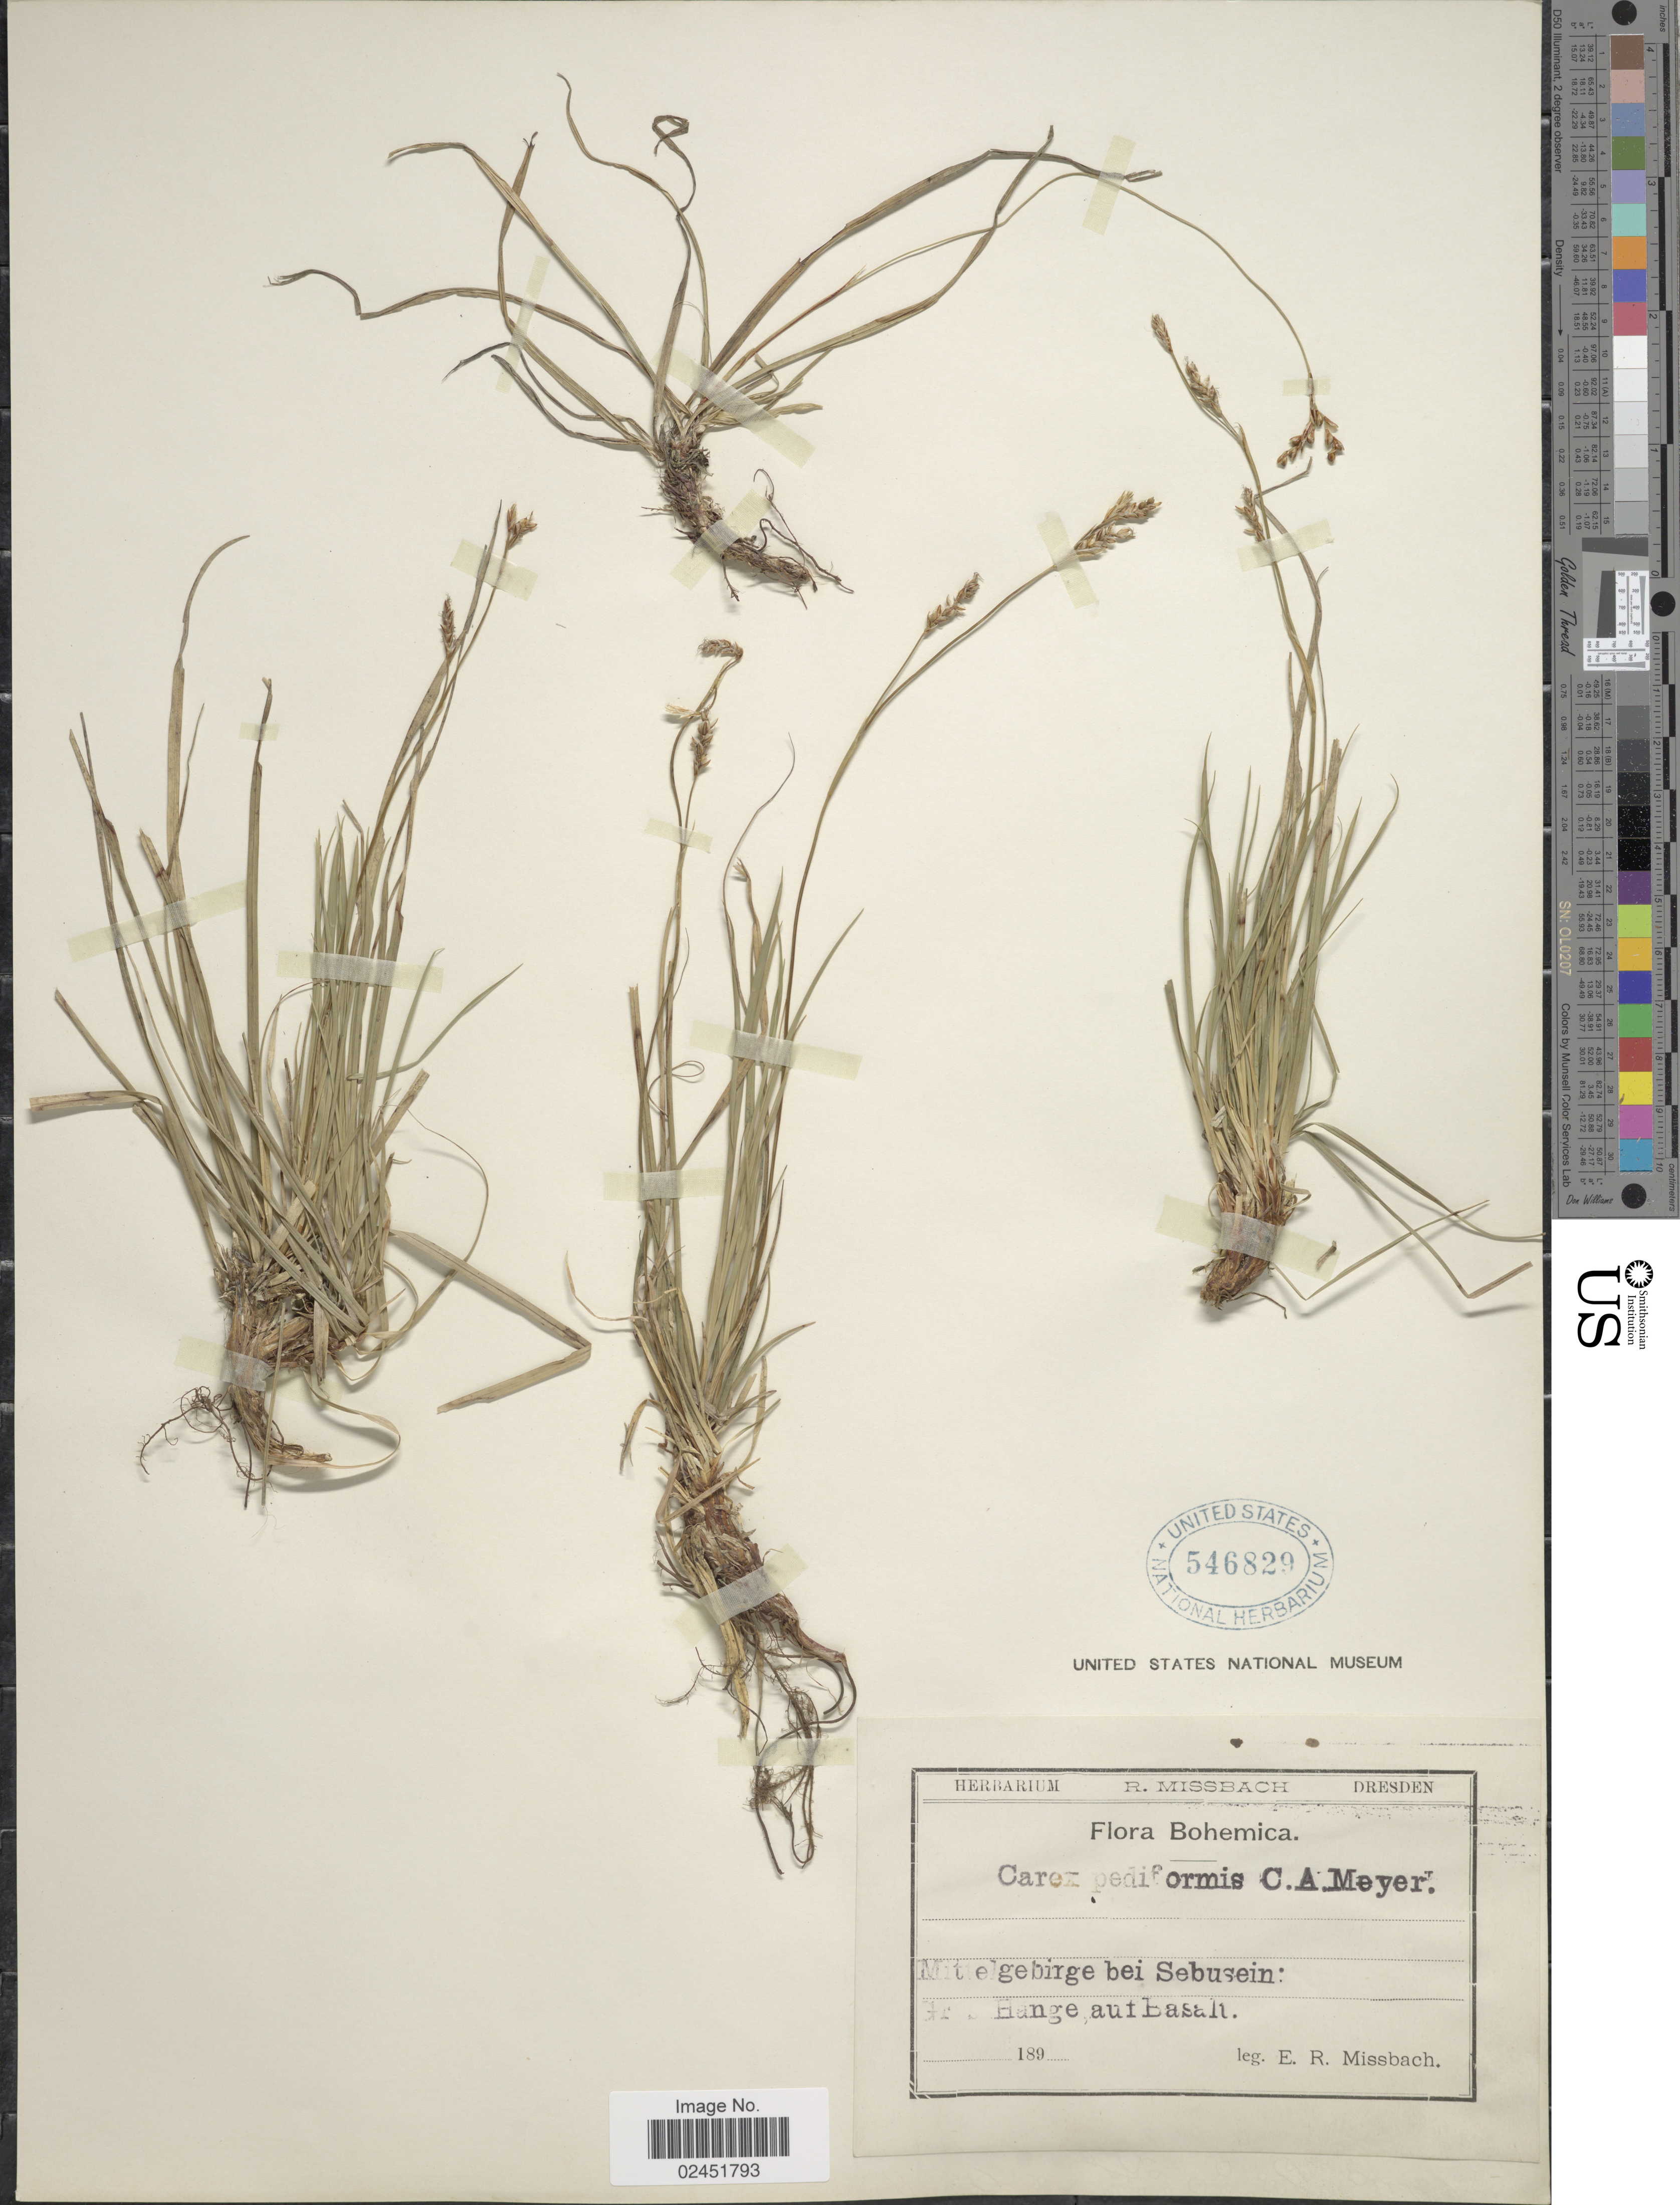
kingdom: Plantae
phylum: Tracheophyta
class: Liliopsida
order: Poales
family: Cyperaceae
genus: Carex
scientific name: Carex pediformis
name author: C.A. Mey.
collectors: E. Missbach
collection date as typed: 189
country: Czechia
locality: Bohemica. Mittelgebirge bei Sebusein: Gr [illegible text]Hange autBasalt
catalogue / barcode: US 546829